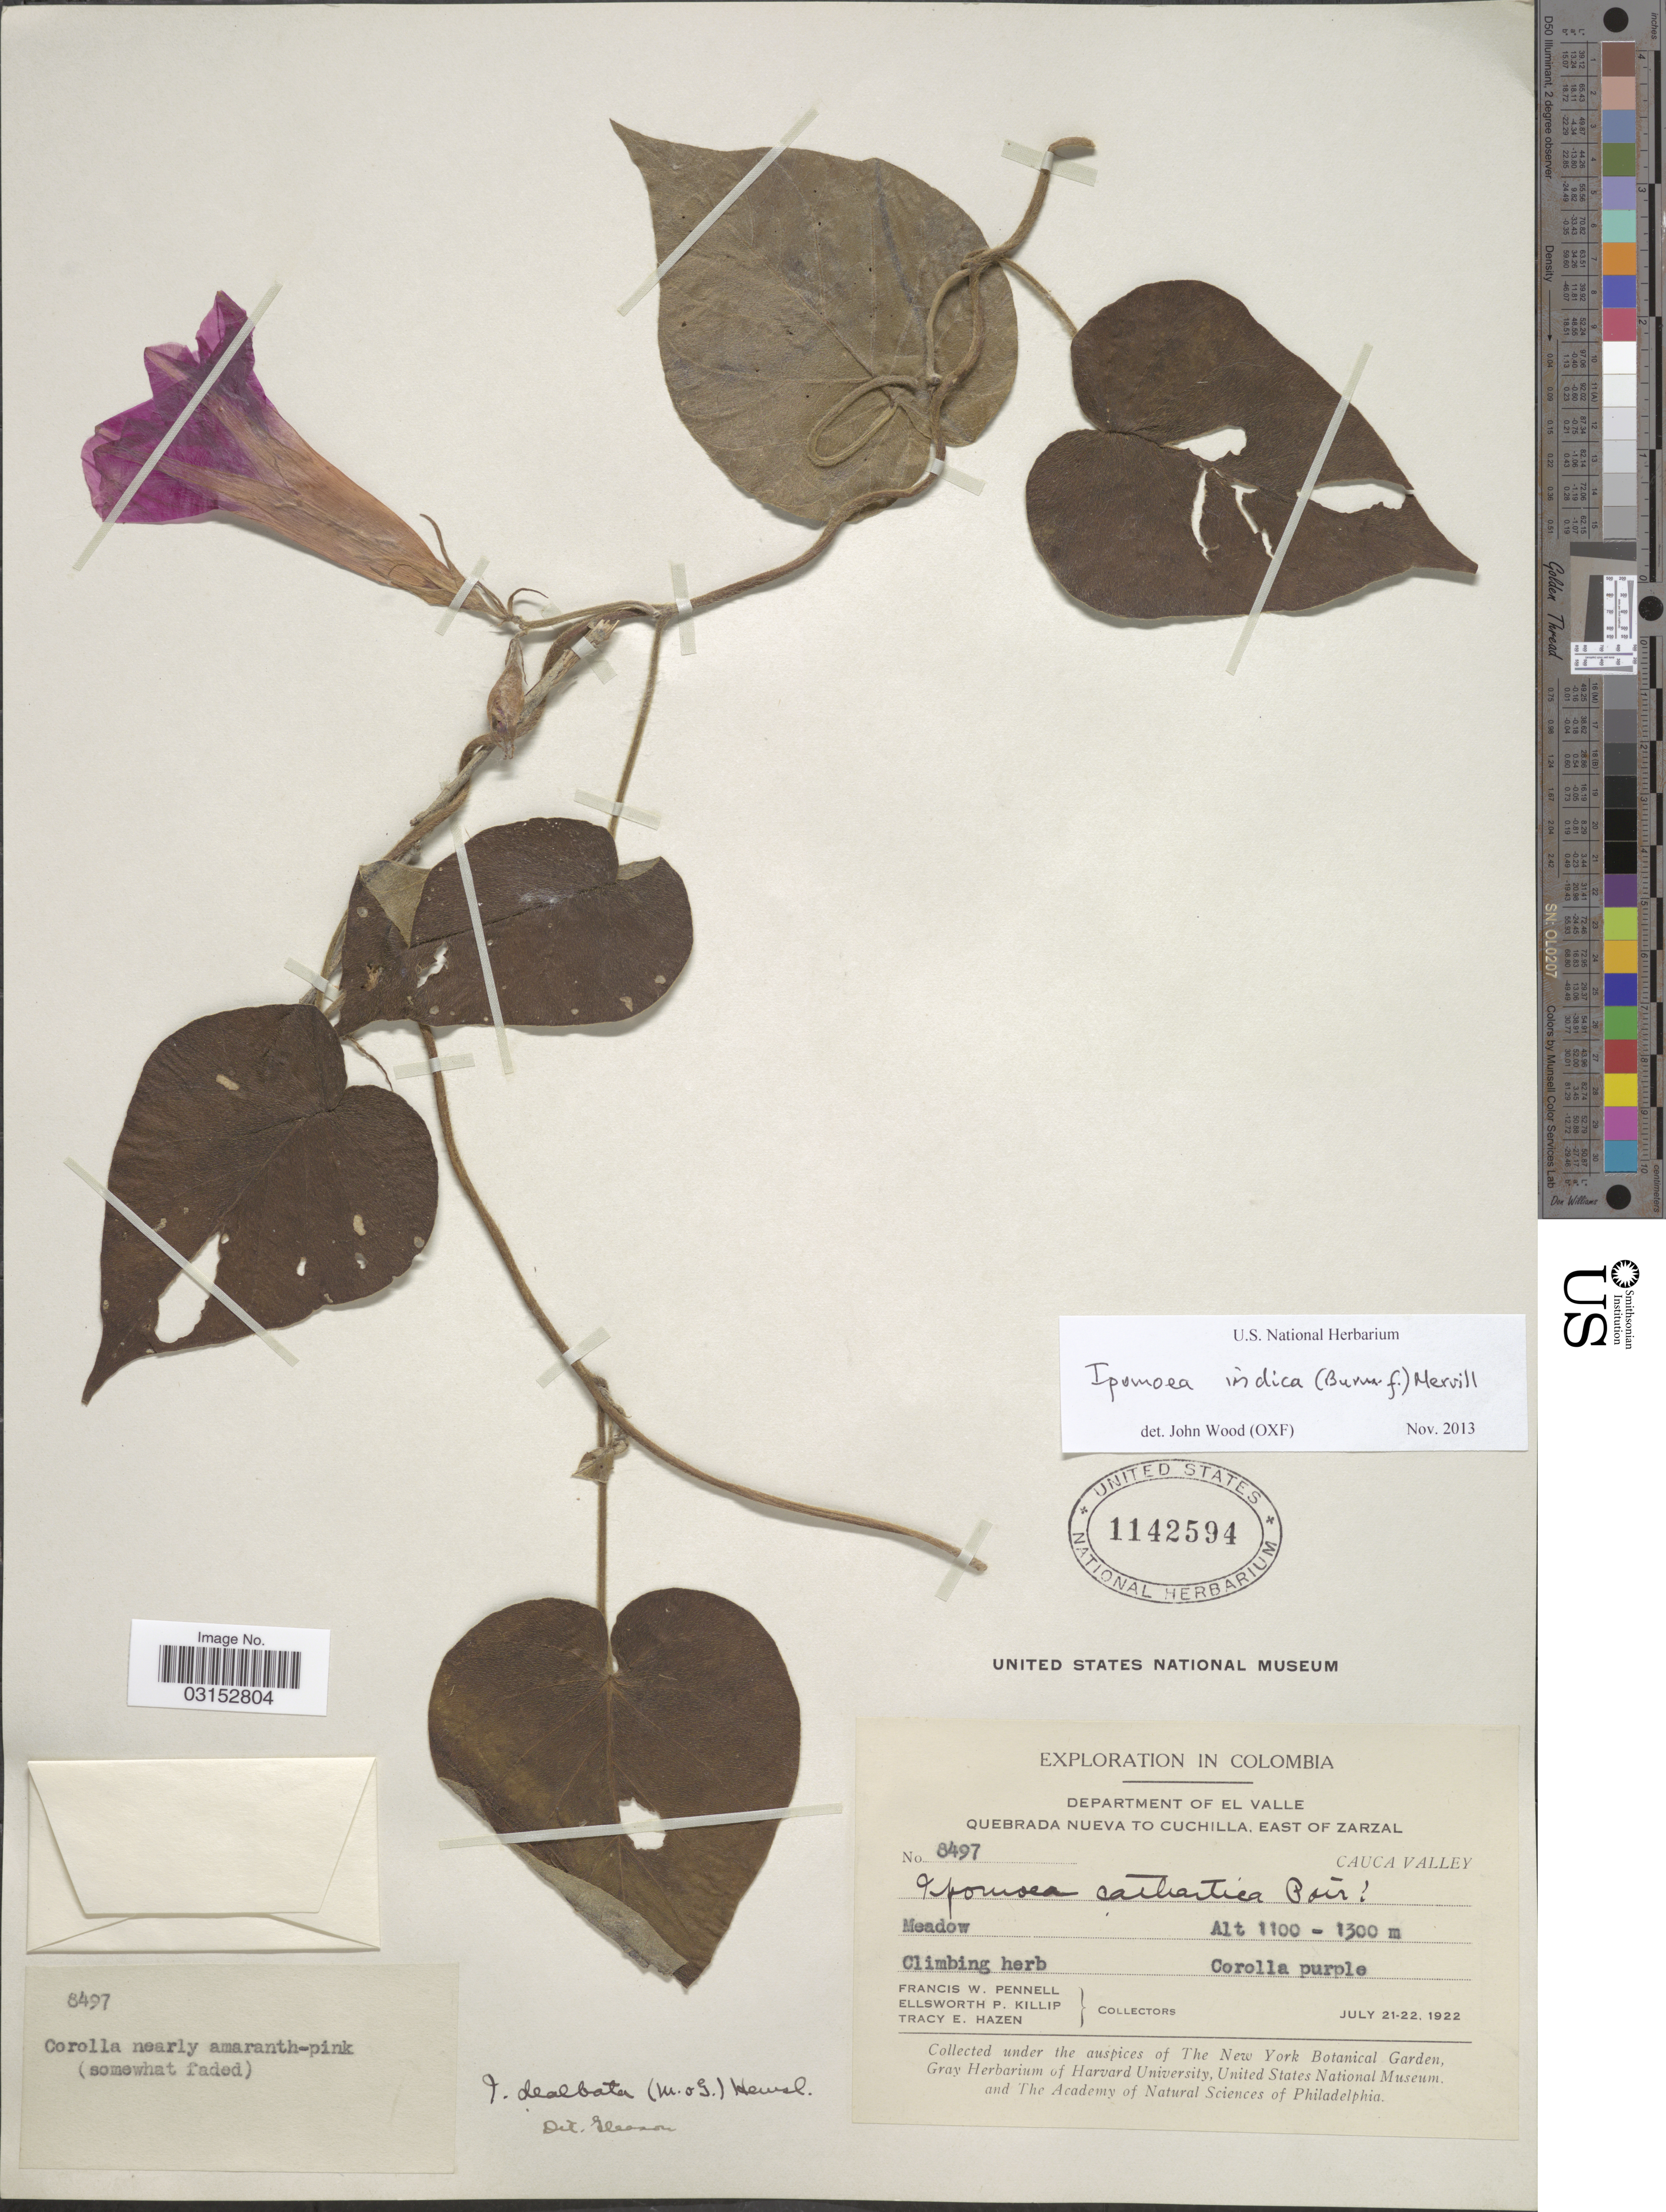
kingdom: Plantae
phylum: Tracheophyta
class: Magnoliopsida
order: Solanales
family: Convolvulaceae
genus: Ipomoea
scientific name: Ipomoea indica (Burm.) Merr. var. indica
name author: (Burm.) Merr.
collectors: F. W. Pennell, E. P. Killip & T. E. Hazen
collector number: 8497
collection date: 1922-07-21/1922-07-22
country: Colombia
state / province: Valle del Cauca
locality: Department of El Valle. Quebrada Nueva to Chuchilla, east of Zarzal. Cauca Valley.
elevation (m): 1100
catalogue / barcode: US 1142594